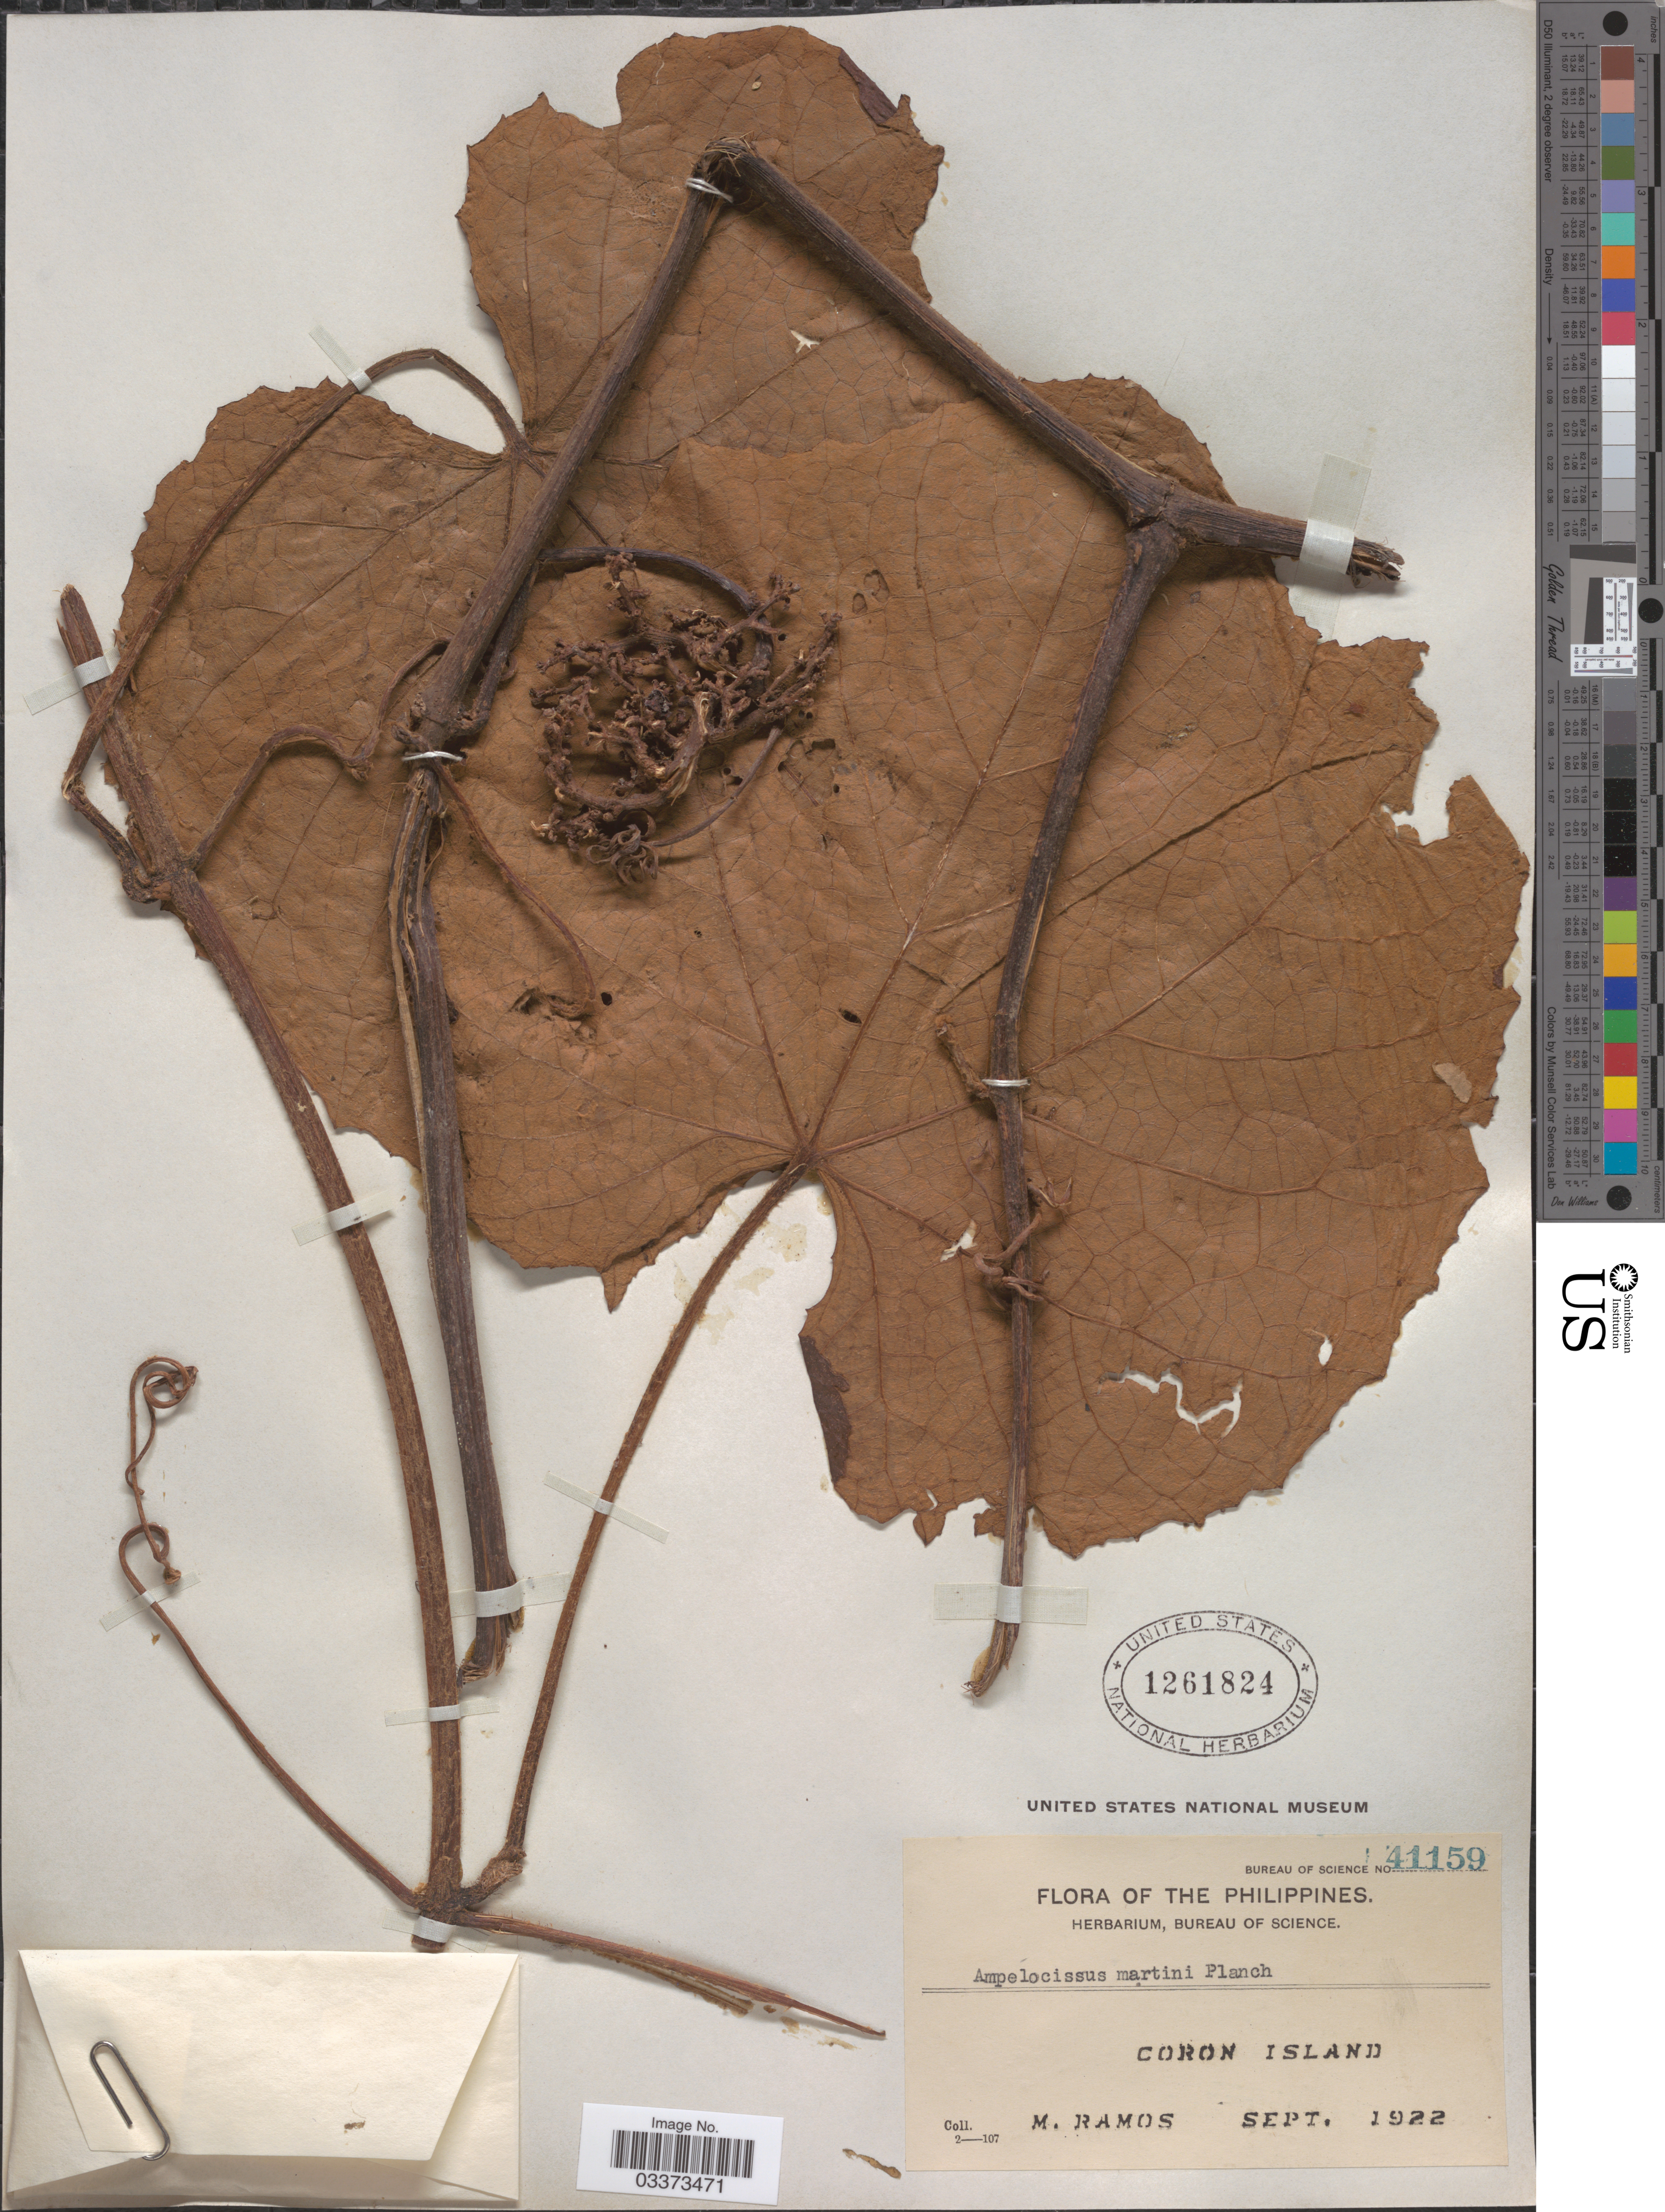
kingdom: Plantae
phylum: Tracheophyta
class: Magnoliopsida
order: Vitales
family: Vitaceae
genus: Ampelocissus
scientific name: Ampelocissus martinii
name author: Planch.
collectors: M. Ramos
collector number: Bureau of Science 41159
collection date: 1922-09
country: Philippines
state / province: Mimaropa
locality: Coron Island.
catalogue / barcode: US 1261824